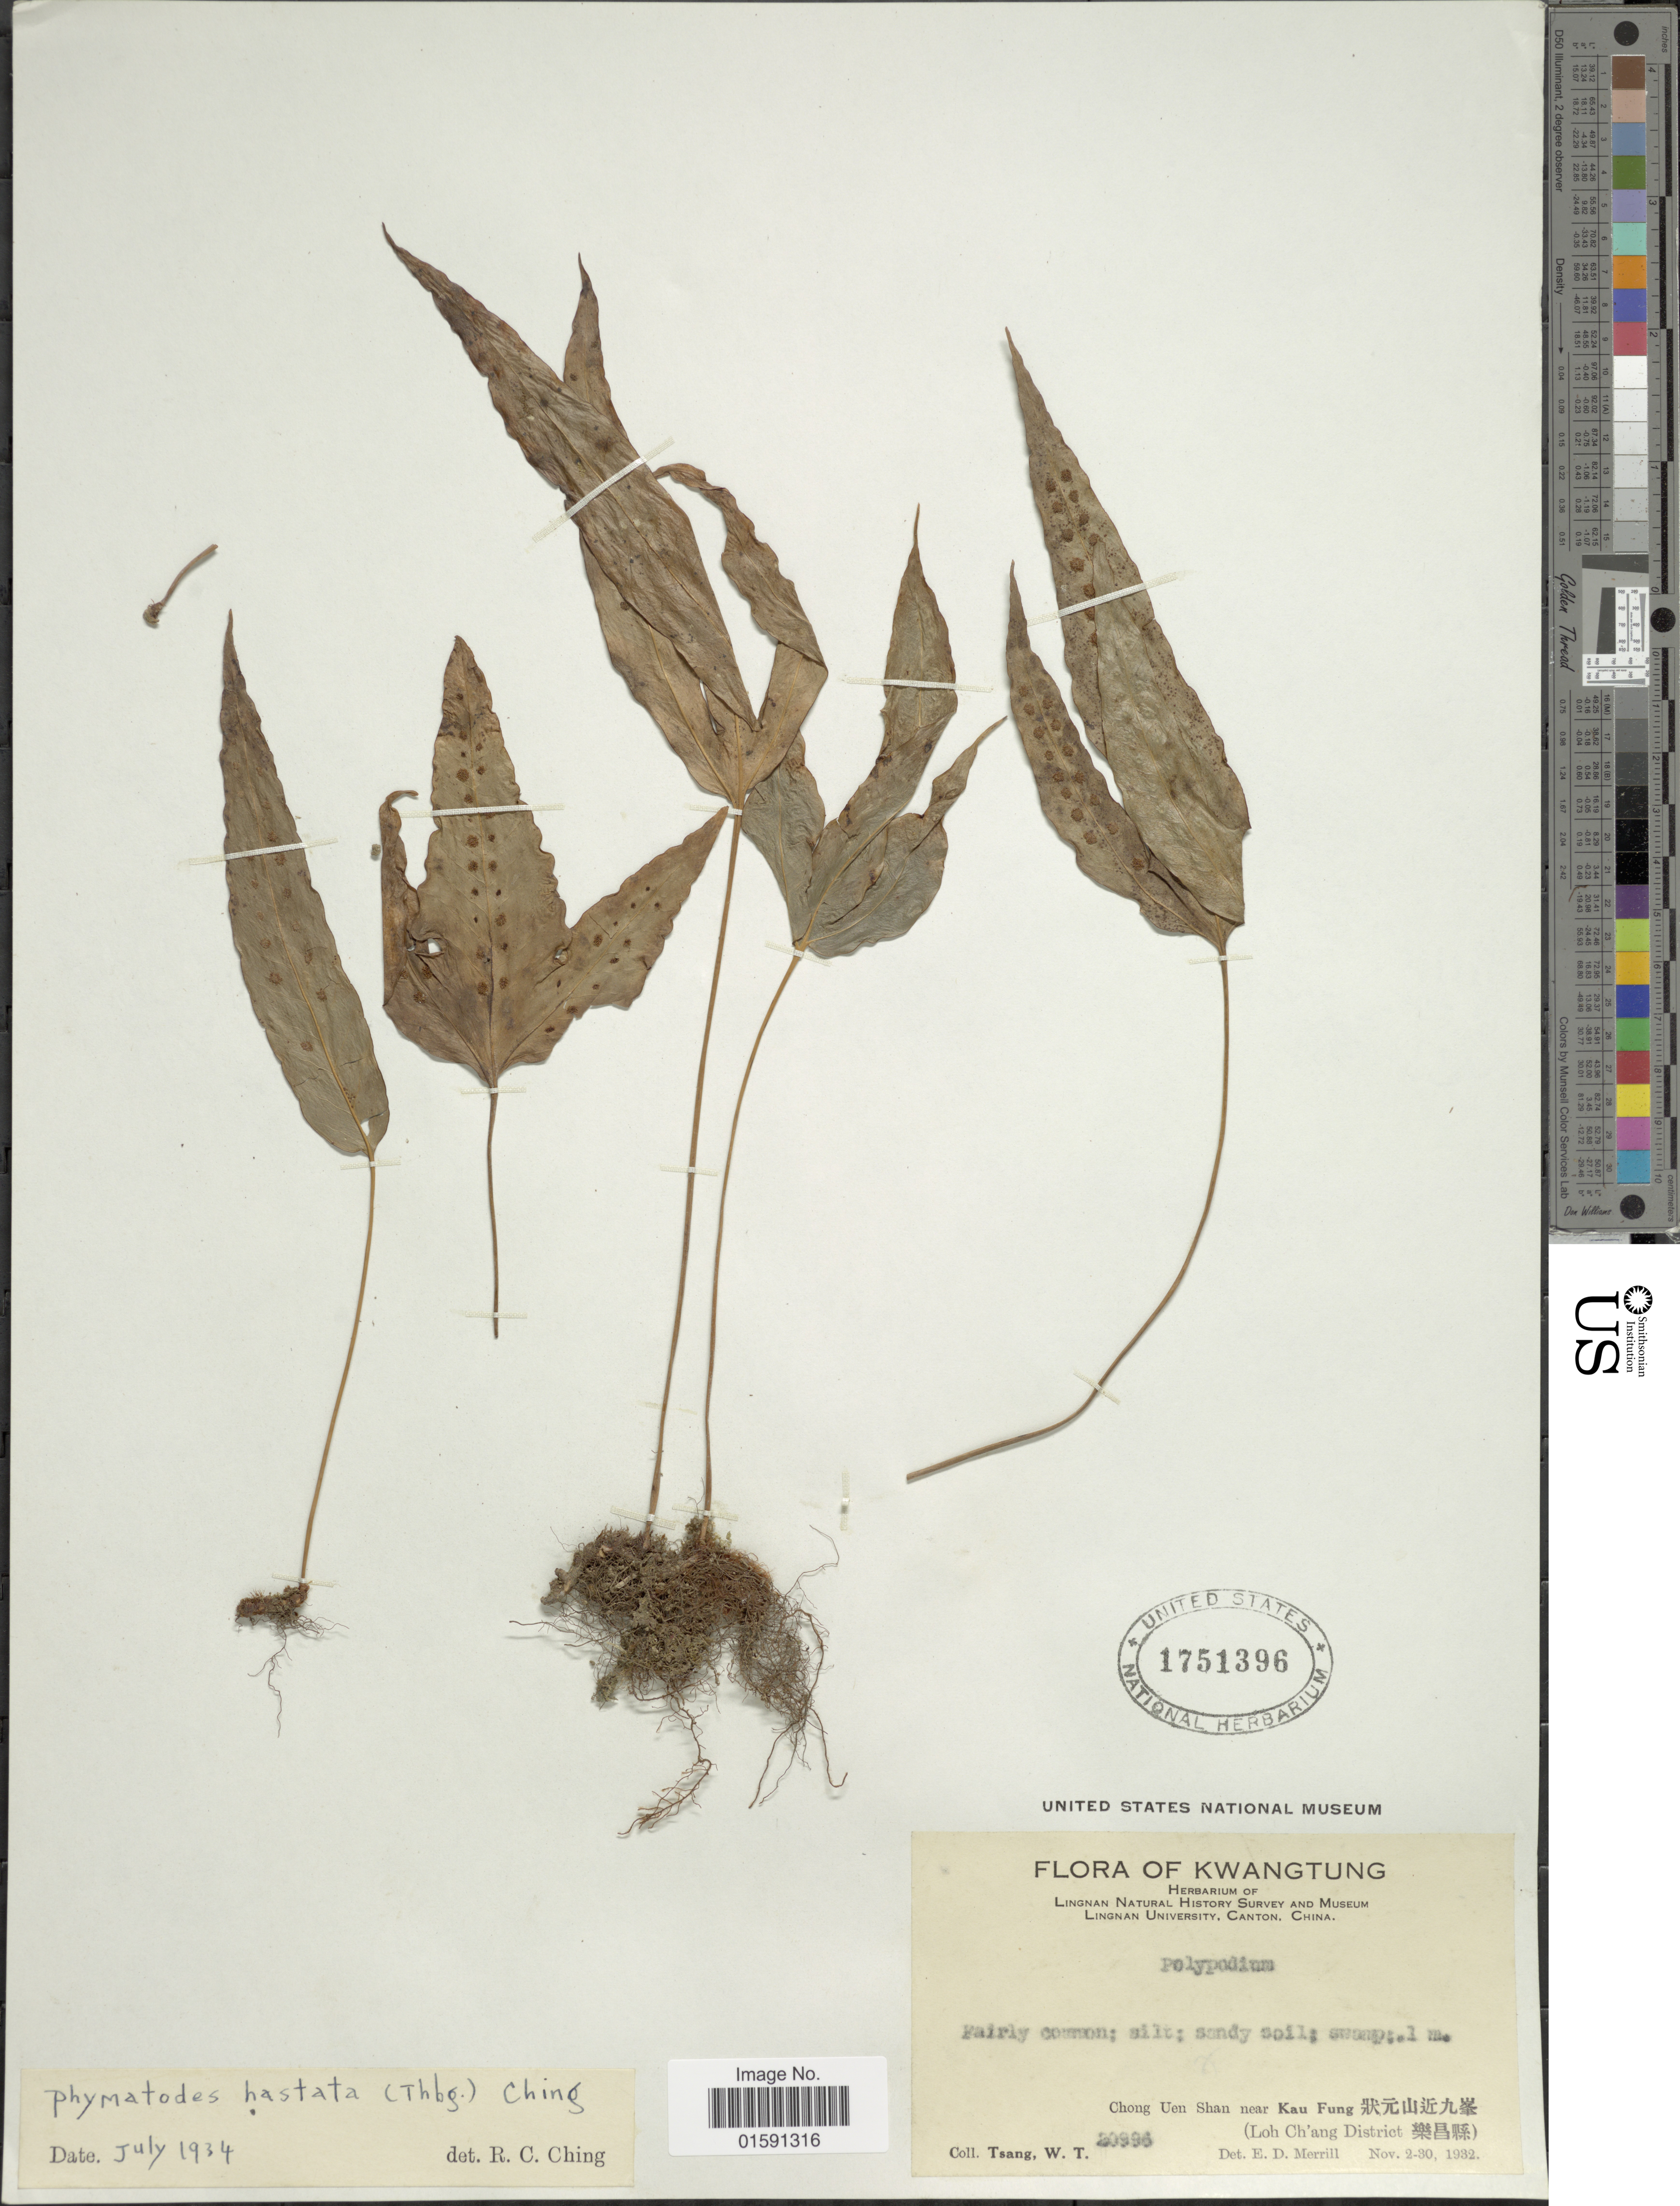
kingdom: Plantae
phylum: Tracheophyta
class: Polypodiopsida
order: Polypodiales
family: Polypodiaceae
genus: Selliguea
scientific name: Selliguea hastata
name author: (Thunb.) Fraser-Jenk.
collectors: W. T. Tsang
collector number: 20996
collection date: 1932-11-02/1932-11-30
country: China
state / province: Guangdong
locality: Kwangtung, Chong Uen Shan near Kau Fung (Loh Ch'ange District)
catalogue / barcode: US 1751396